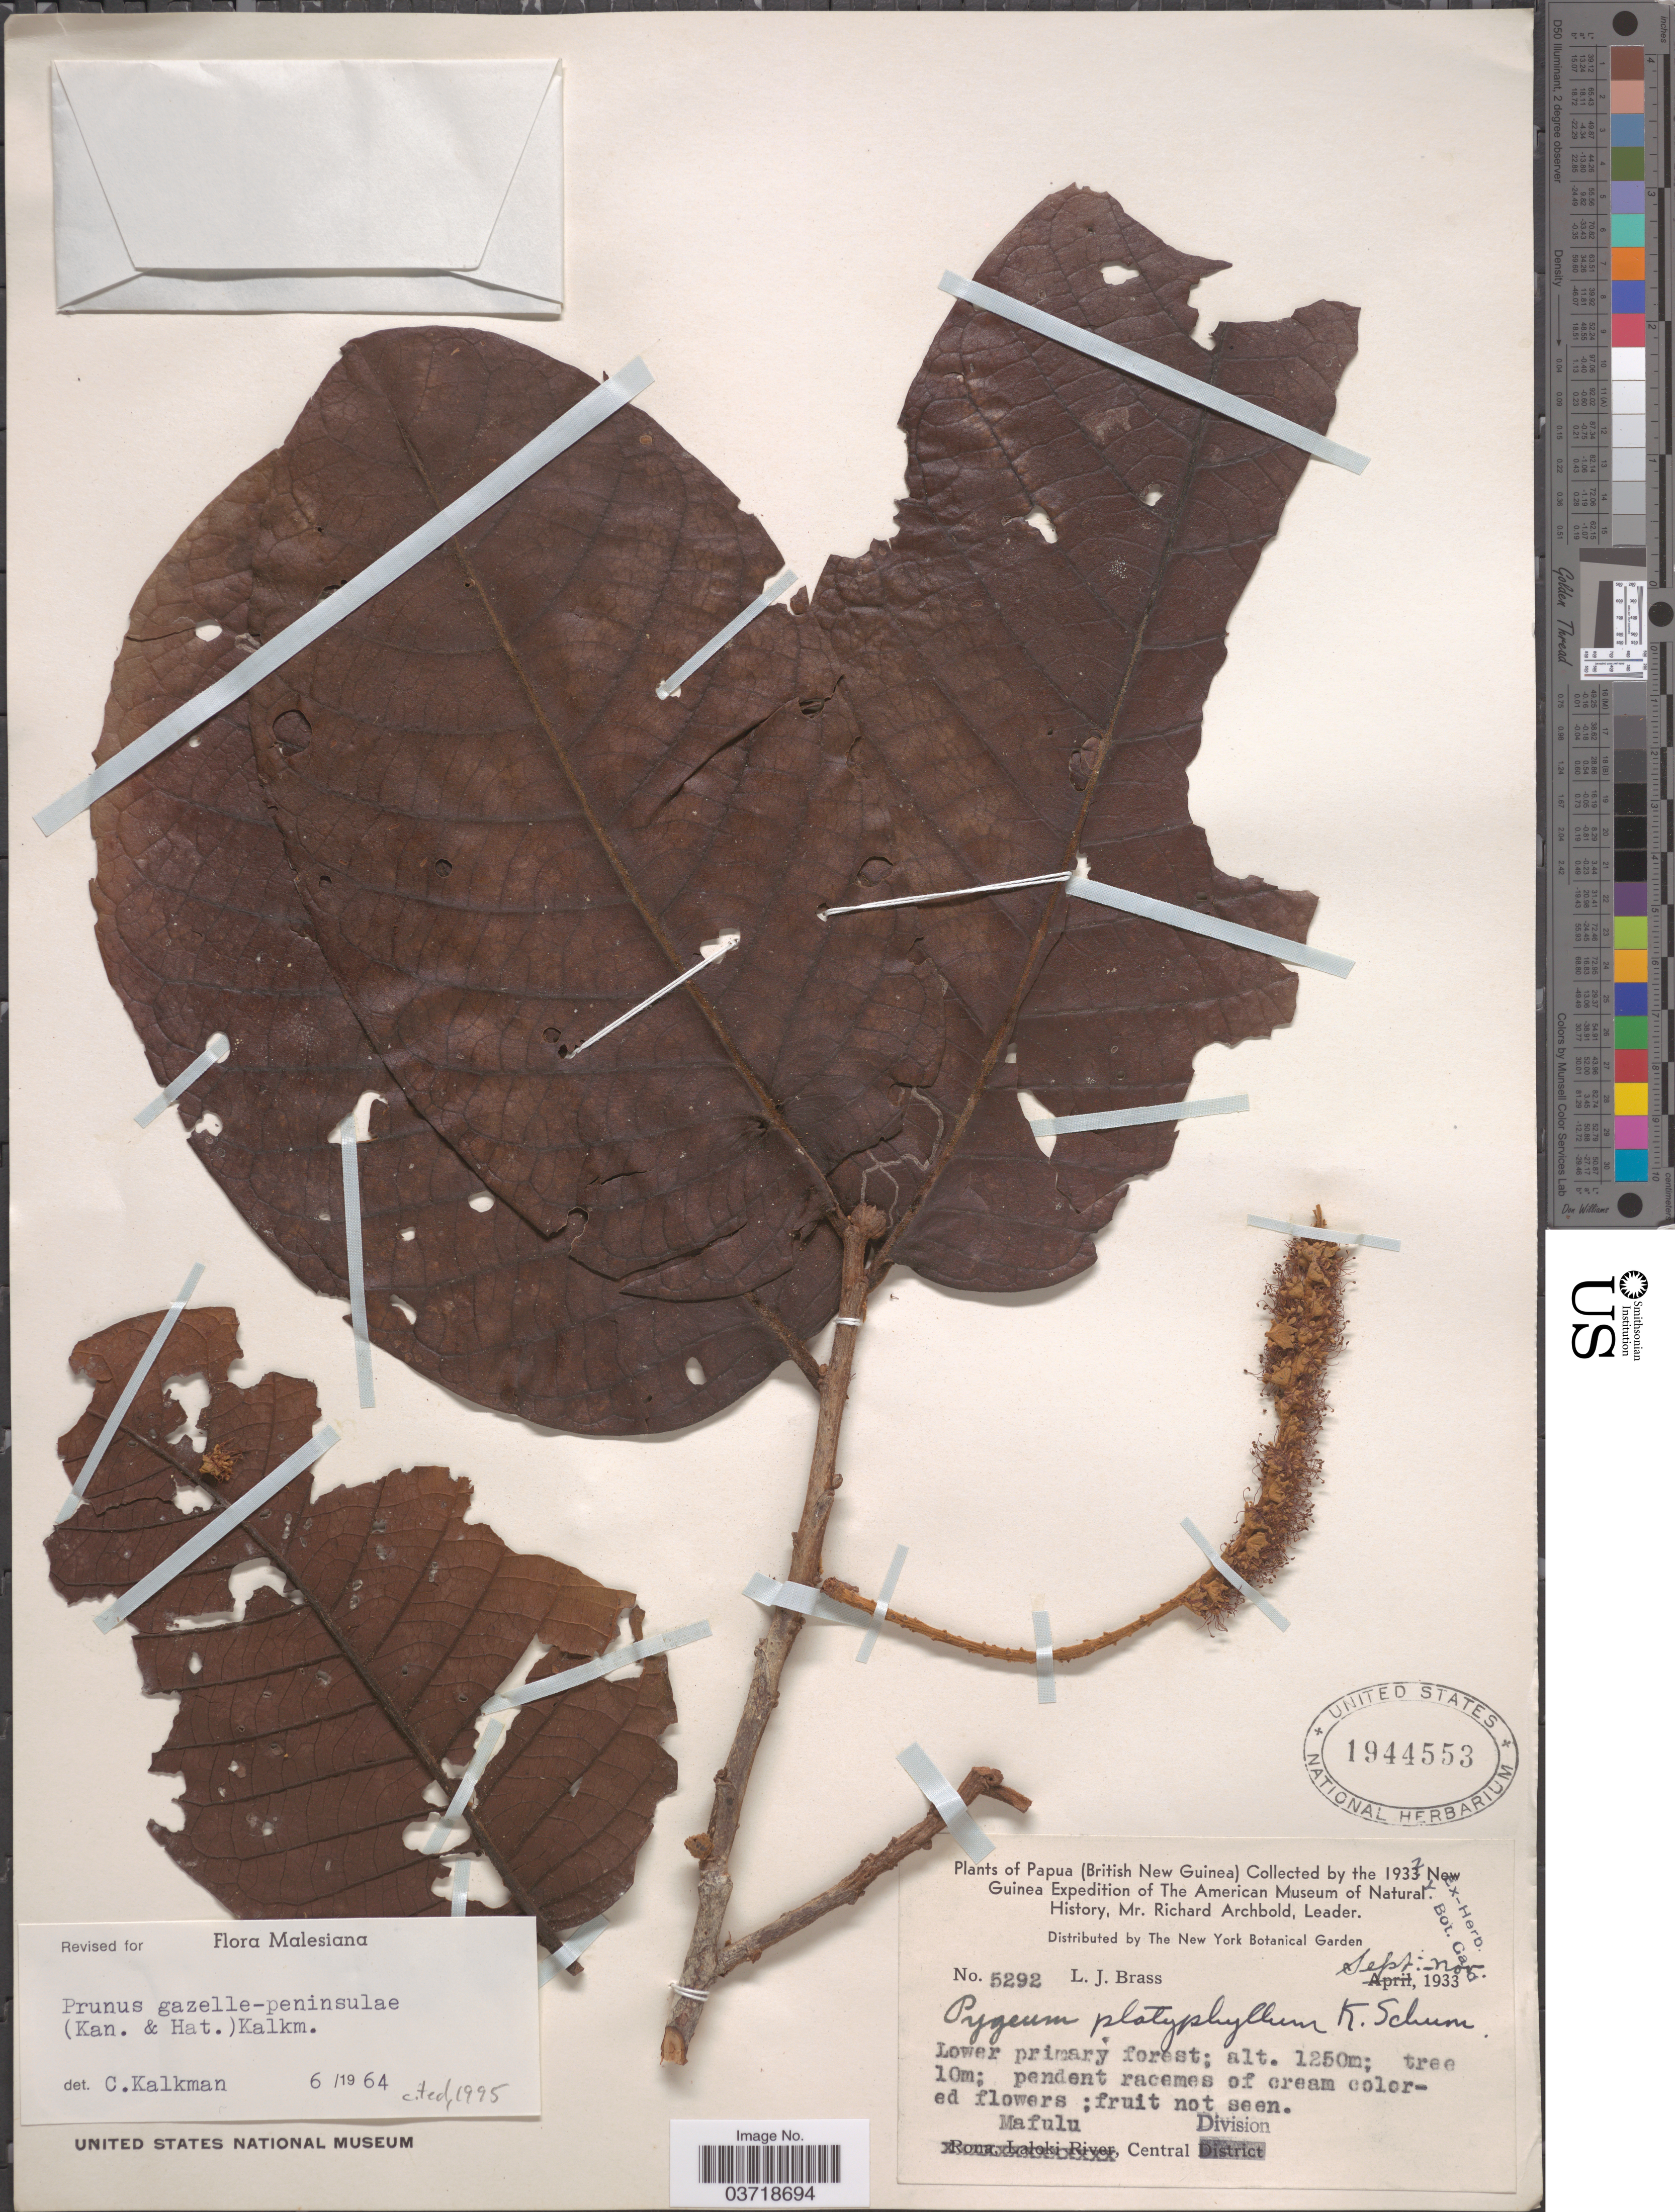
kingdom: Plantae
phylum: Tracheophyta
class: Magnoliopsida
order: Rosales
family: Rosaceae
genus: Prunus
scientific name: Prunus gazelle-peninsulae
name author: (Kaneh. & Hatus.) Kalkman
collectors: L. J. Brass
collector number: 5292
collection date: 1933-09/1933-11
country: Papua New Guinea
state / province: Central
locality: Papua (British New Guinea). Mafulu, Central Division.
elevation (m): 1250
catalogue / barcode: US 1944553